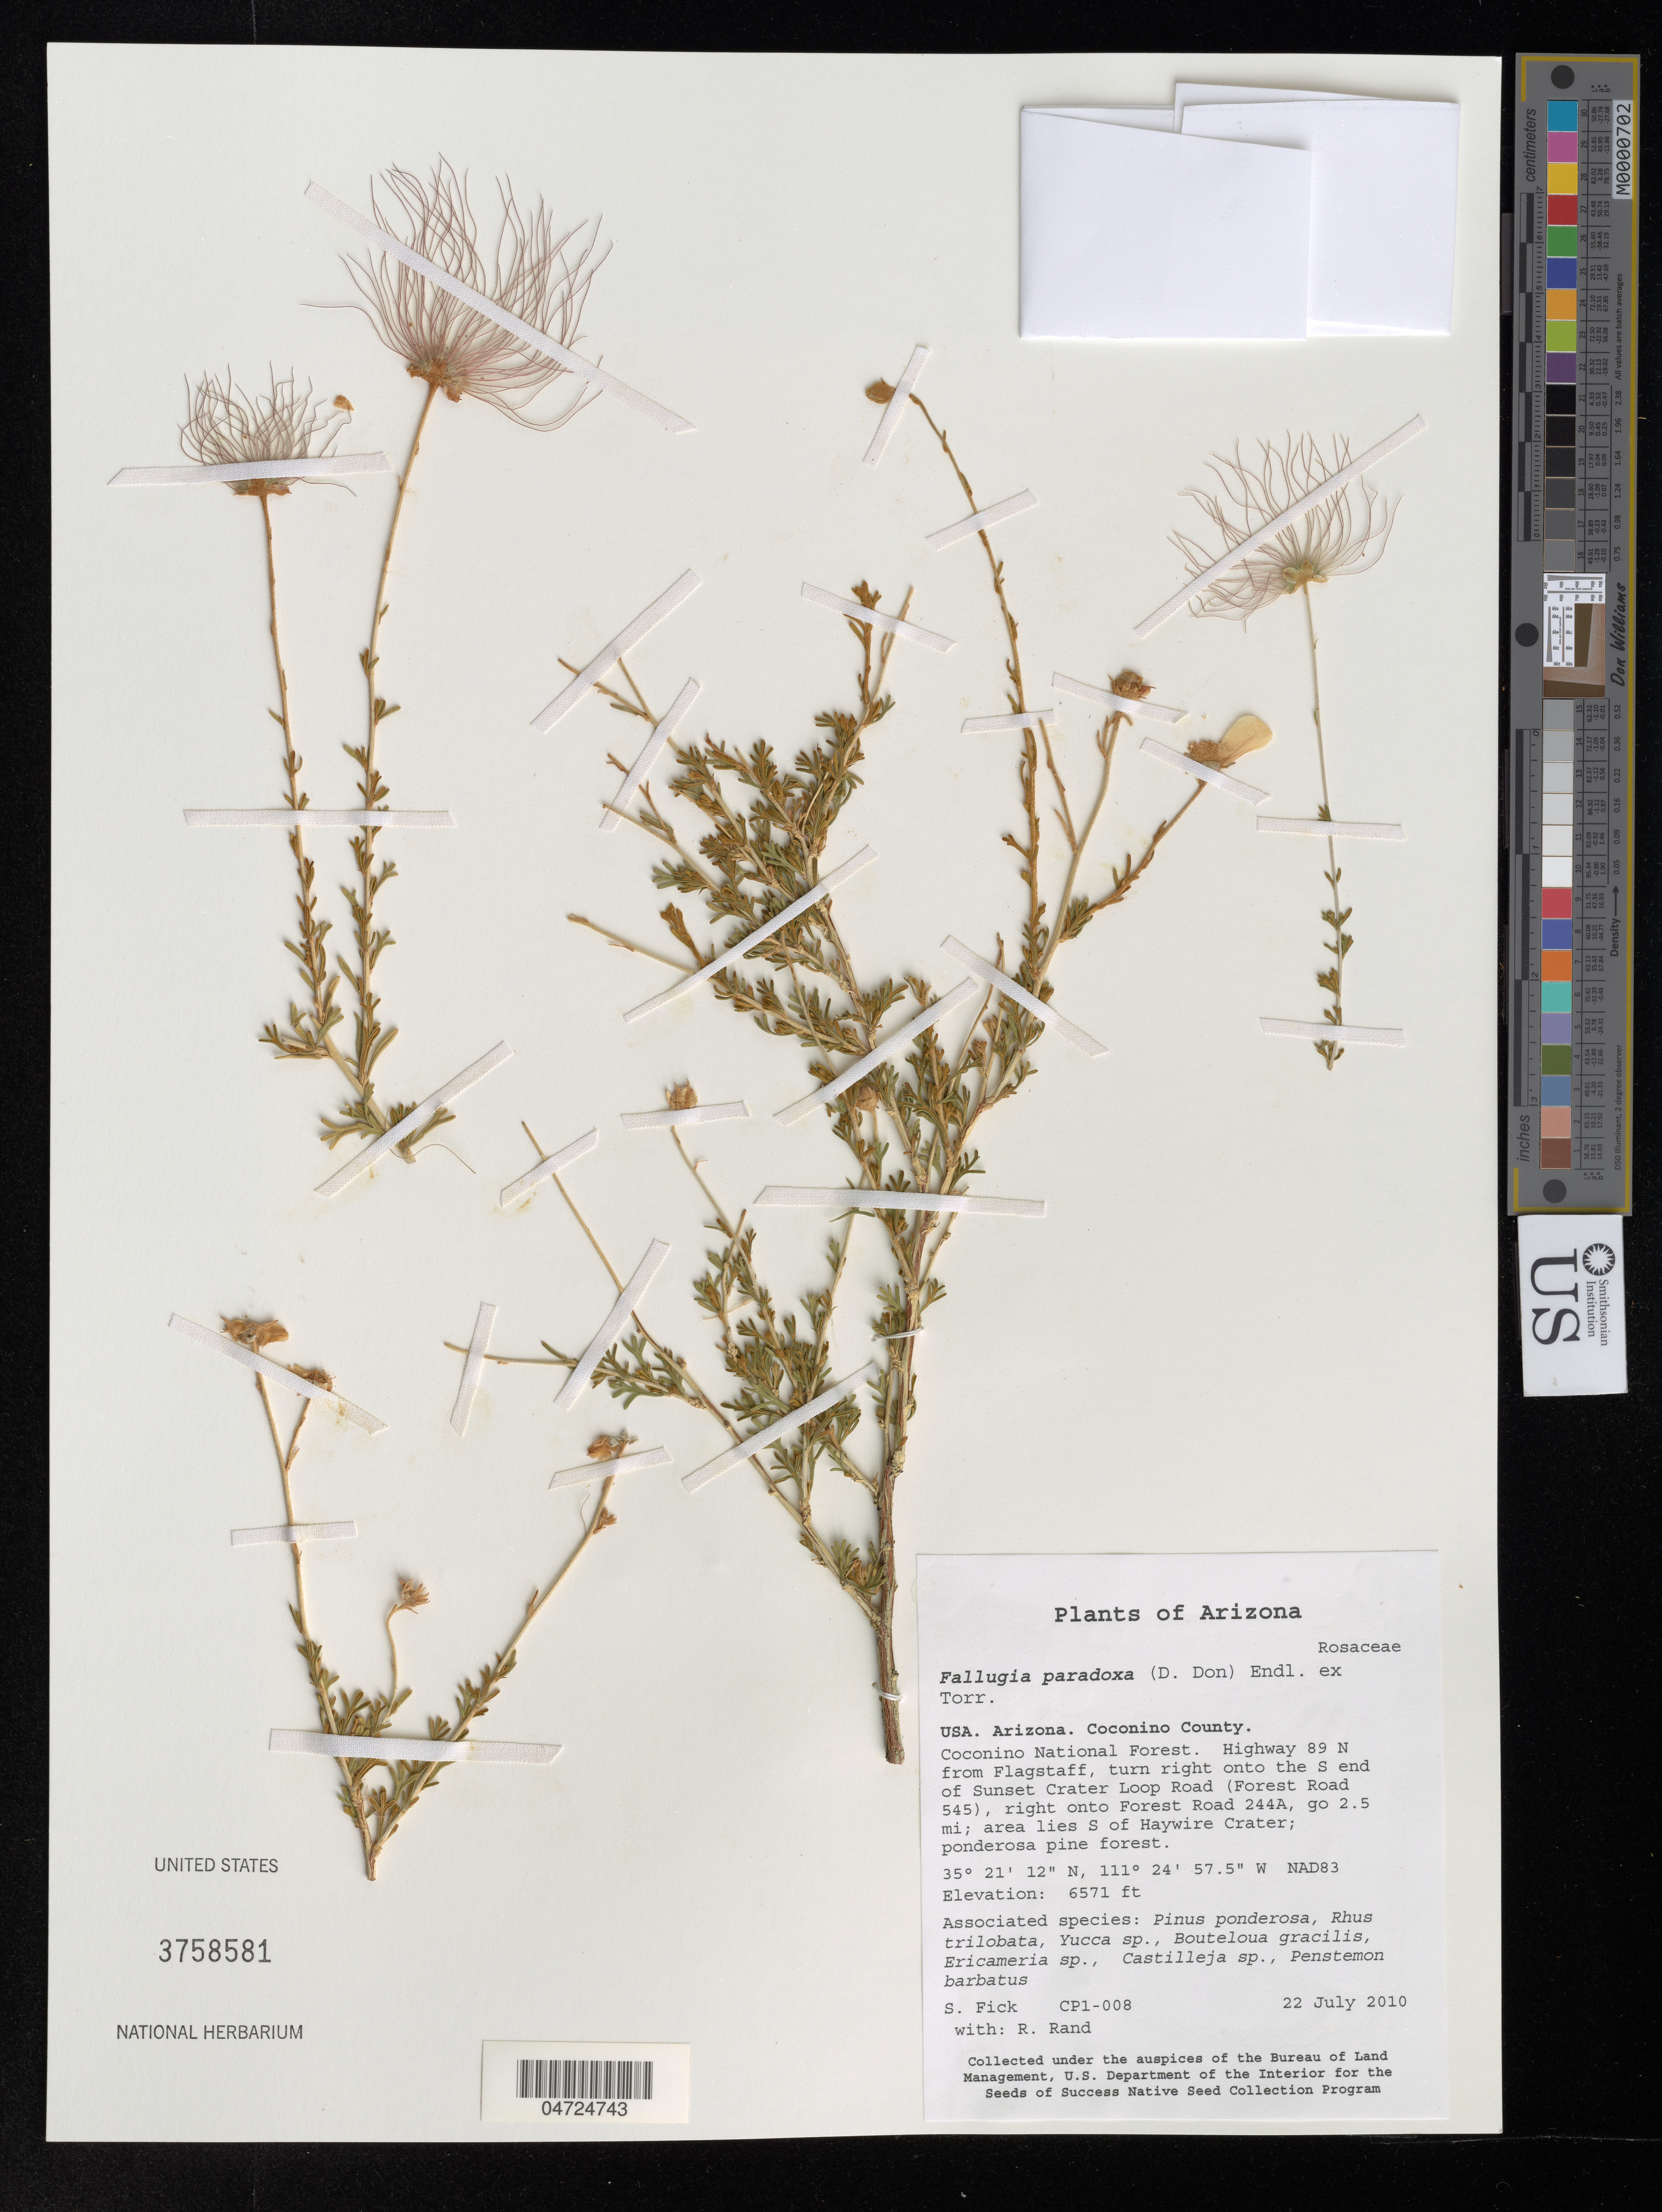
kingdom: Plantae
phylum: Tracheophyta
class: Magnoliopsida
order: Rosales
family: Rosaceae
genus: Fallugia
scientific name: Fallugia paradoxa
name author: (D. Don ex Tilloch & T. Taylor) Endl. ex Torr.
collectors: S. Fick & R. Rand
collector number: CP1-008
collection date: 2010-07-22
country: United States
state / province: Arizona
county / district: Coconino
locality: Coconino County. Coconino National Forest. Highway 89 N from Flagstaff, turn right onto the S end of Sunset Crater Loop Road (Forest Road 545), right onto Forest Road 244A, go 2.5 mi; area lies S of Haywire Crater. NAD83.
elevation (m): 2003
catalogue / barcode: US 3758581